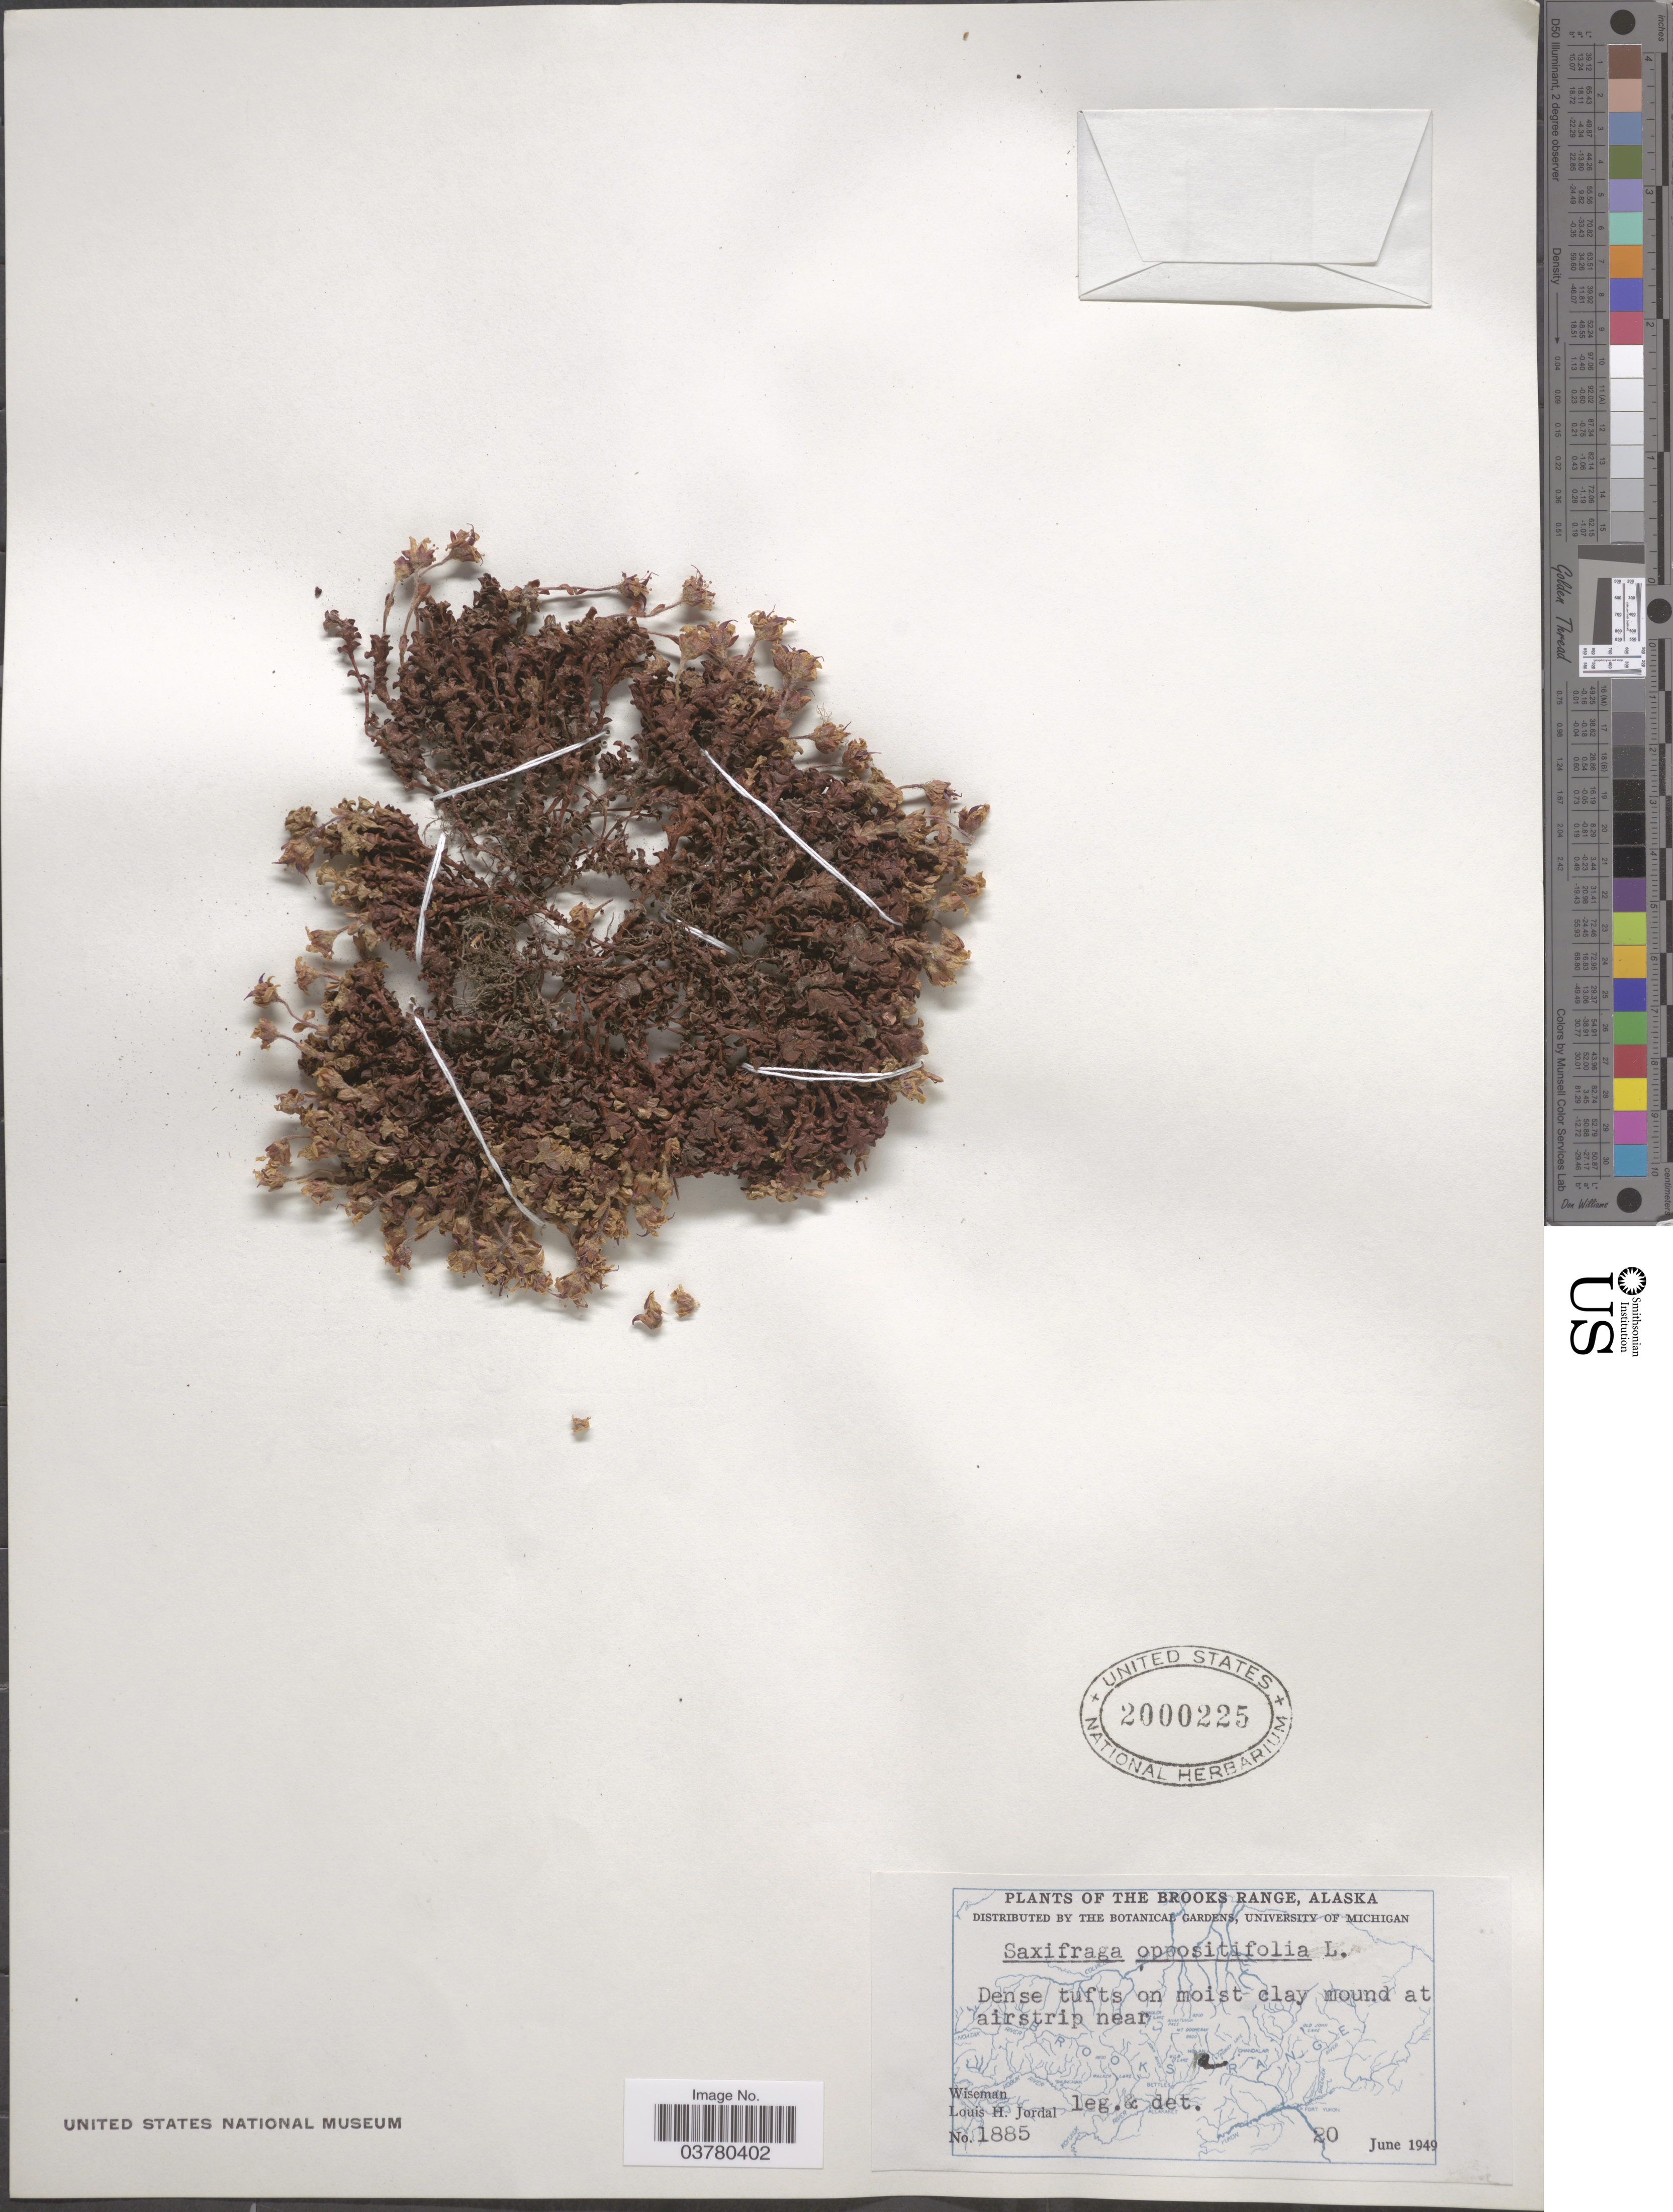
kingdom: Plantae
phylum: Tracheophyta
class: Magnoliopsida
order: Saxifragales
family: Saxifragaceae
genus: Saxifraga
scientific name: Saxifraga oppositifolia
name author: L.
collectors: L. Jordal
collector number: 1885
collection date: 1949-06-20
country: United States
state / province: Alaska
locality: The Brooks Range. Dense tufts on moist clay mound at airstrip near Wiseman.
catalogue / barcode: US 2000225